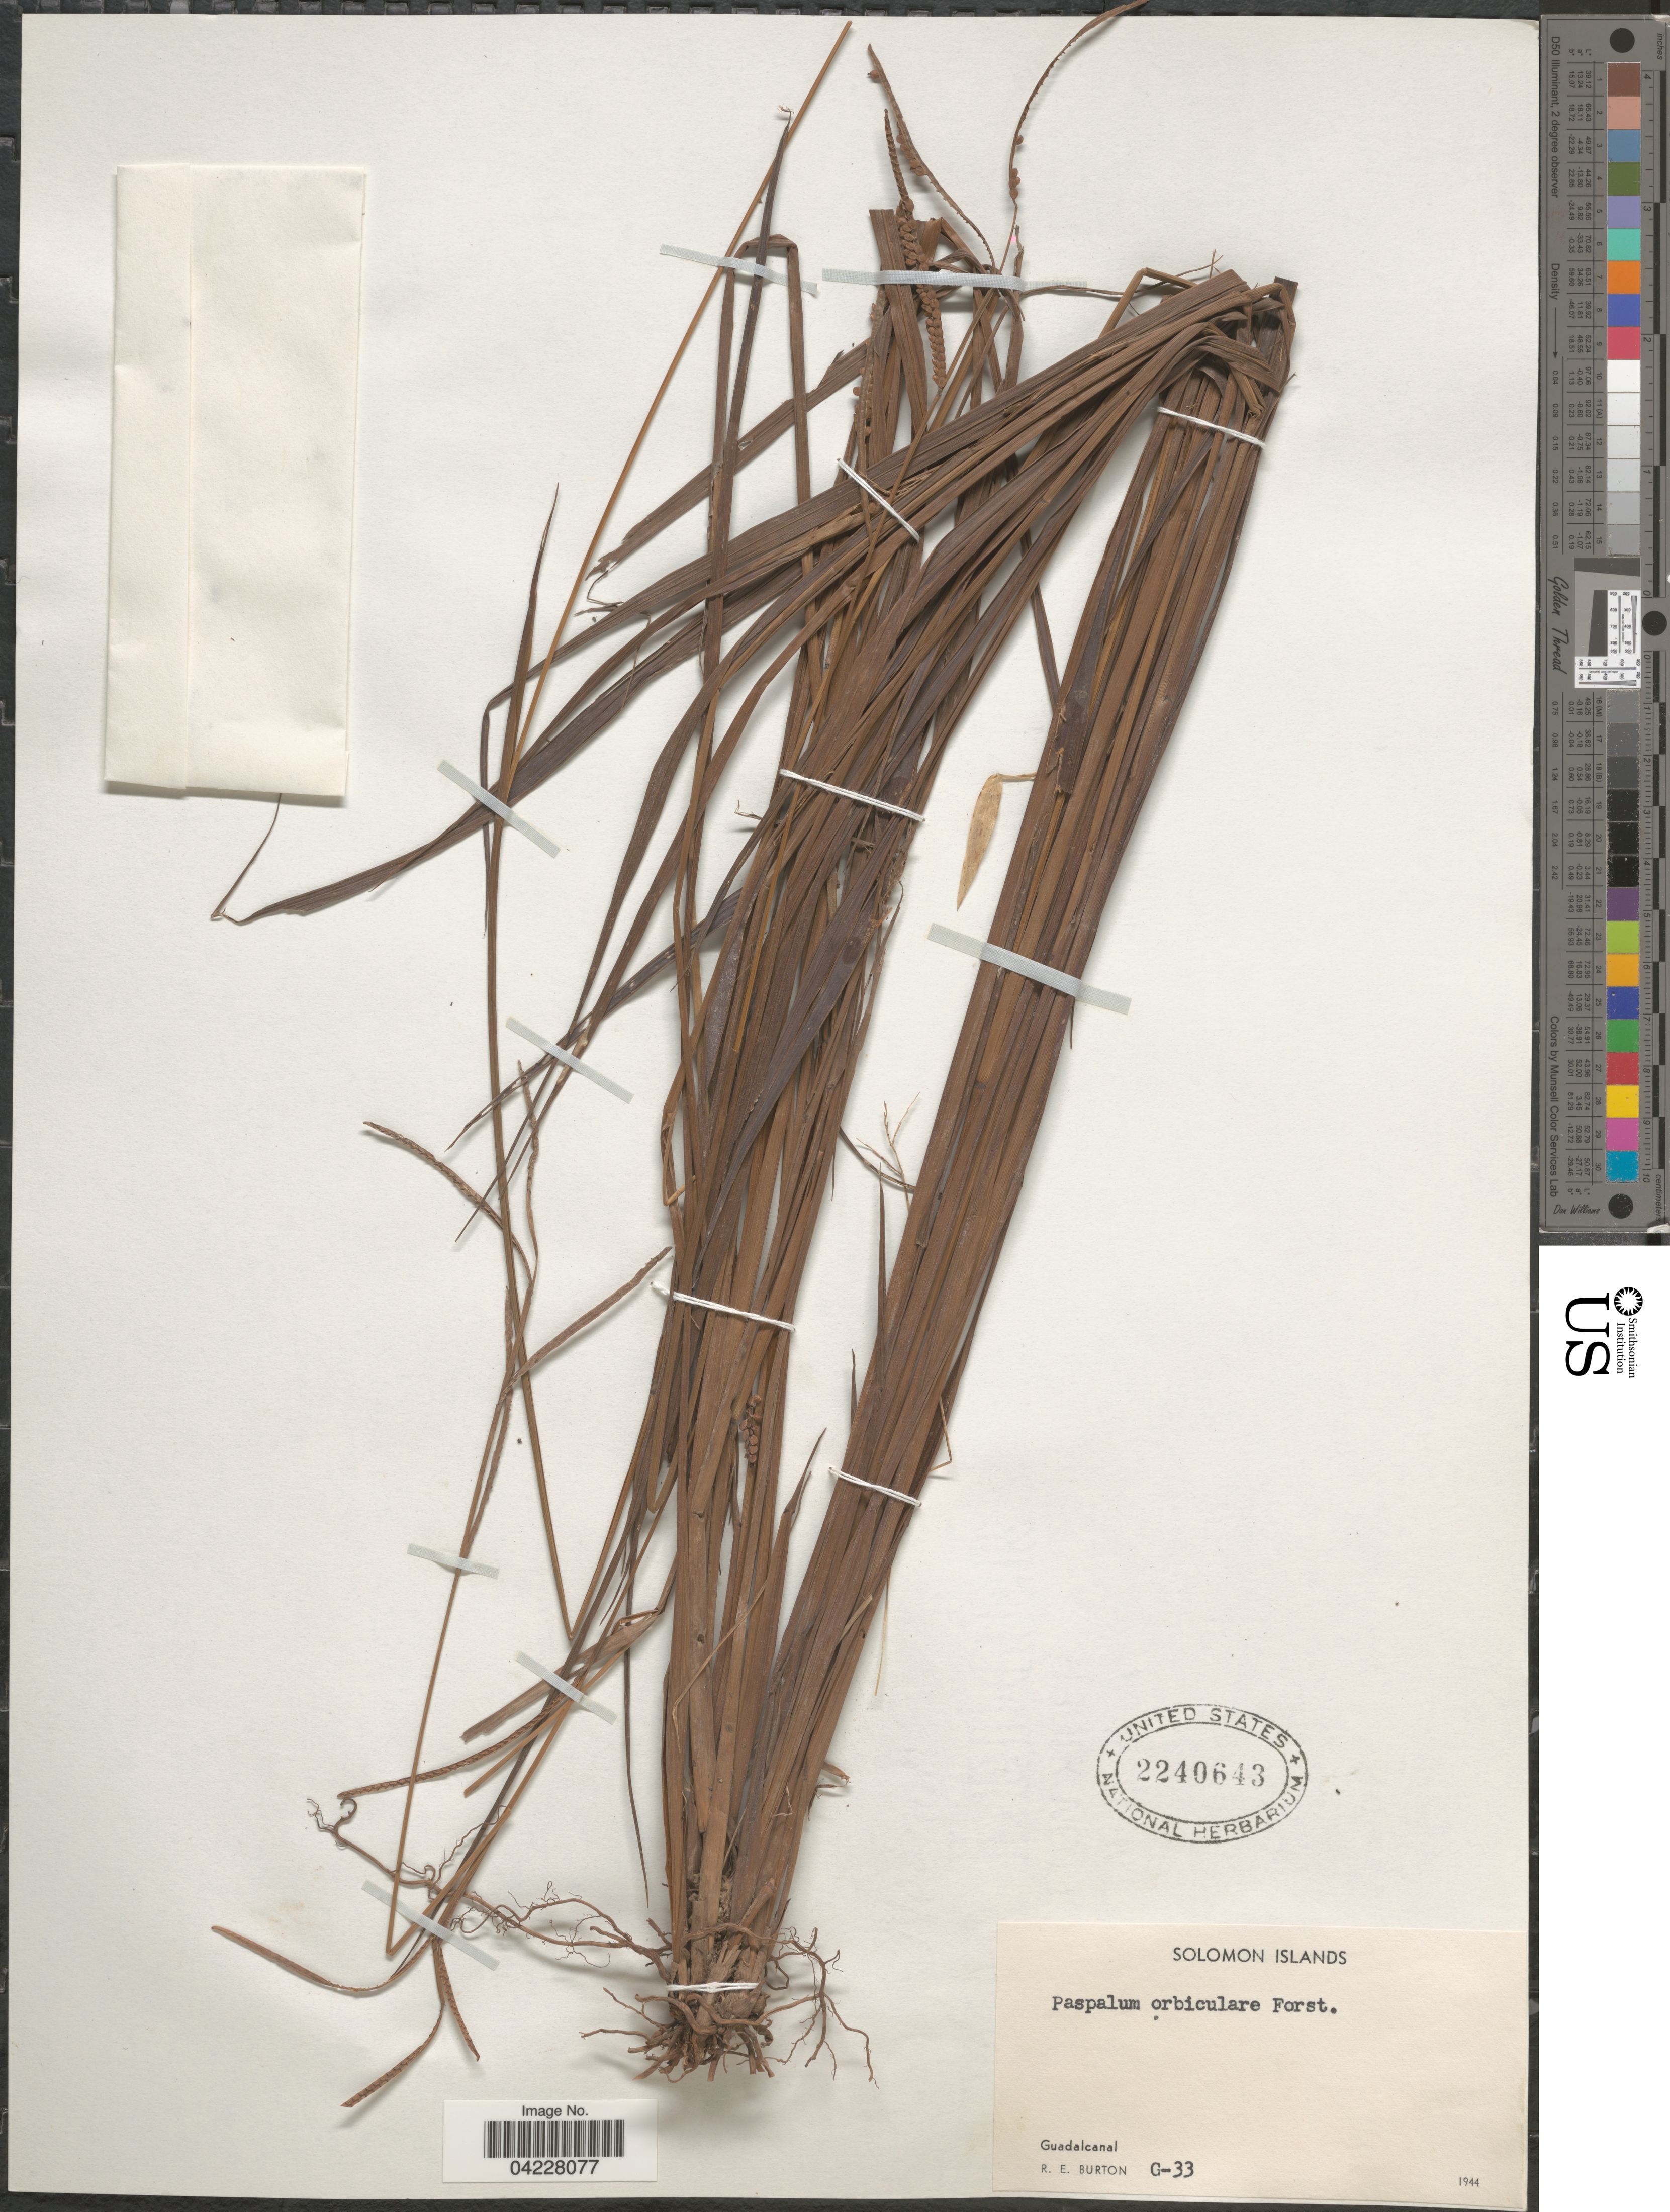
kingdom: Plantae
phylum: Tracheophyta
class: Liliopsida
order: Poales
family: Poaceae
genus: Paspalum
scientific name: Paspalum orbiculare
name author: G. Forst.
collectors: R. Burton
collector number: G-33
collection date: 1944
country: Solomon Islands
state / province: Solomon Islands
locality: Guadalcanal.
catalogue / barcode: US 2240643